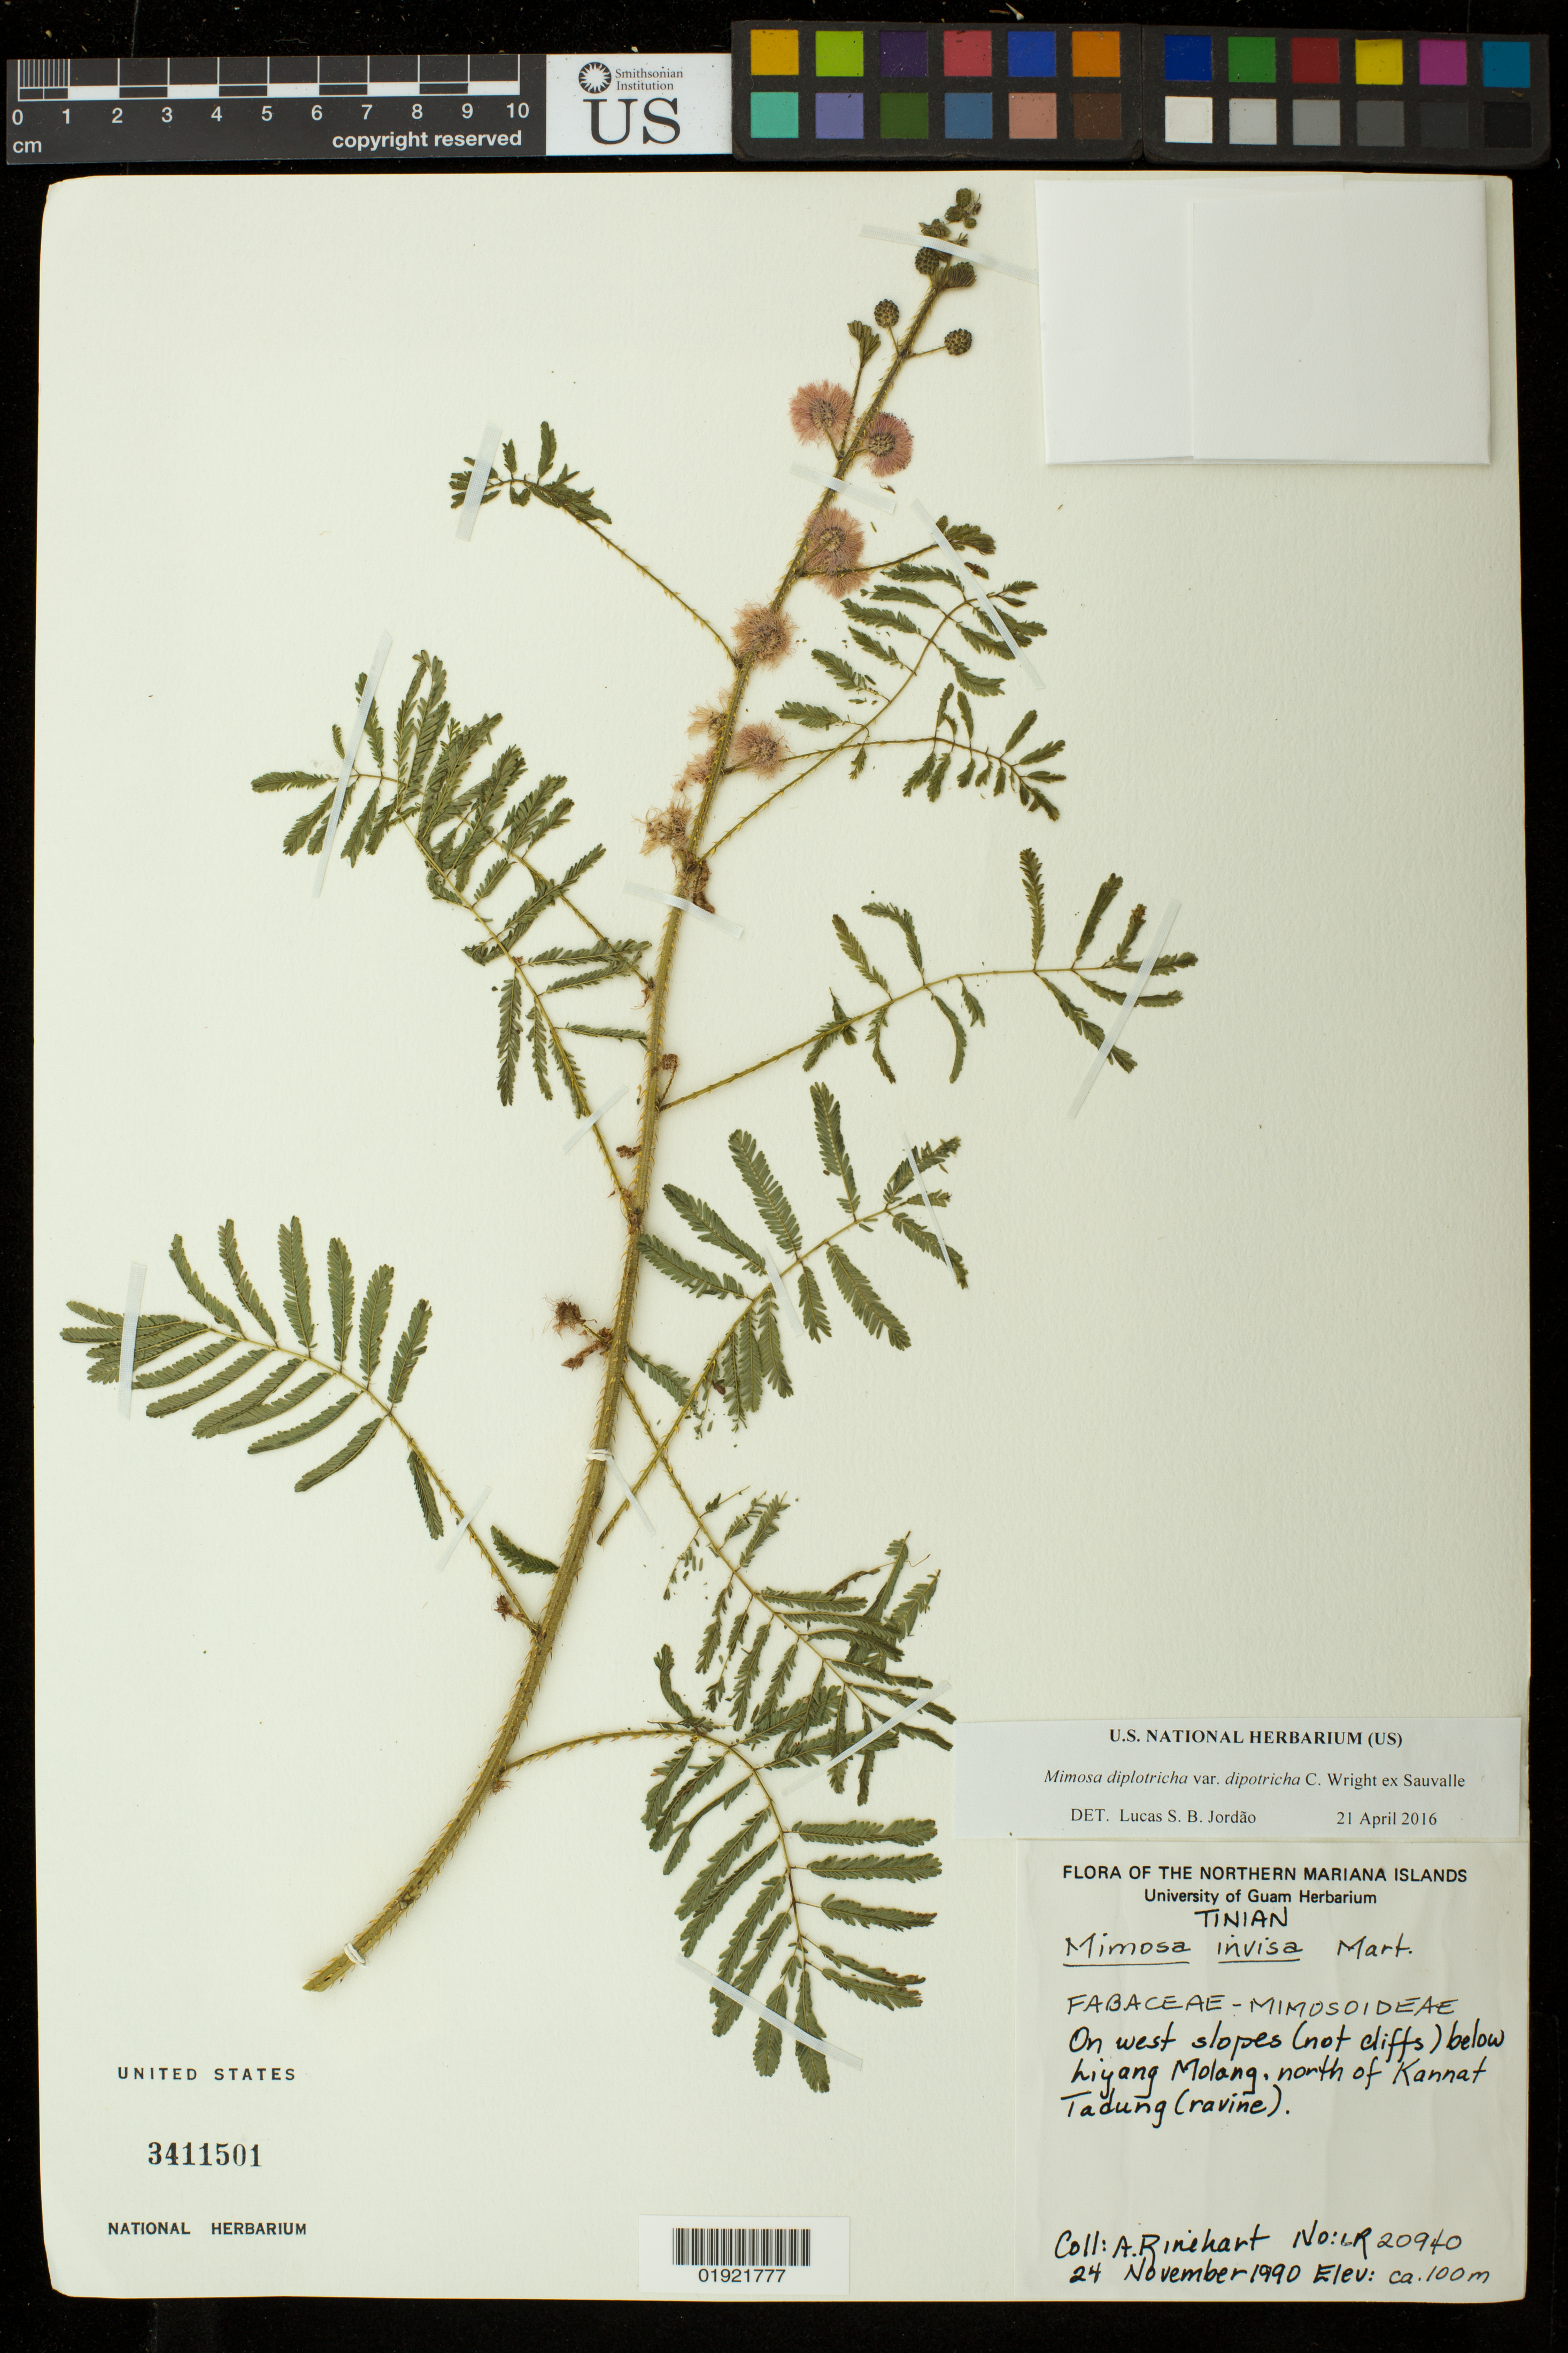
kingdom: Plantae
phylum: Tracheophyta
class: Magnoliopsida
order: Fabales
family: Fabaceae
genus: Mimosa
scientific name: Mimosa diplotricha var. diplotricha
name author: C. Wright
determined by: Jordao, Lucas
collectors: A. Rinehart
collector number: LR20940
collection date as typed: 24 November 1990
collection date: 1990-11-24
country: Northern Mariana Islands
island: Tinian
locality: on west slopes (not cliffs) below hiyang Molang,north of Kannat Tadung (ravine).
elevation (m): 100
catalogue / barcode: US 3411501